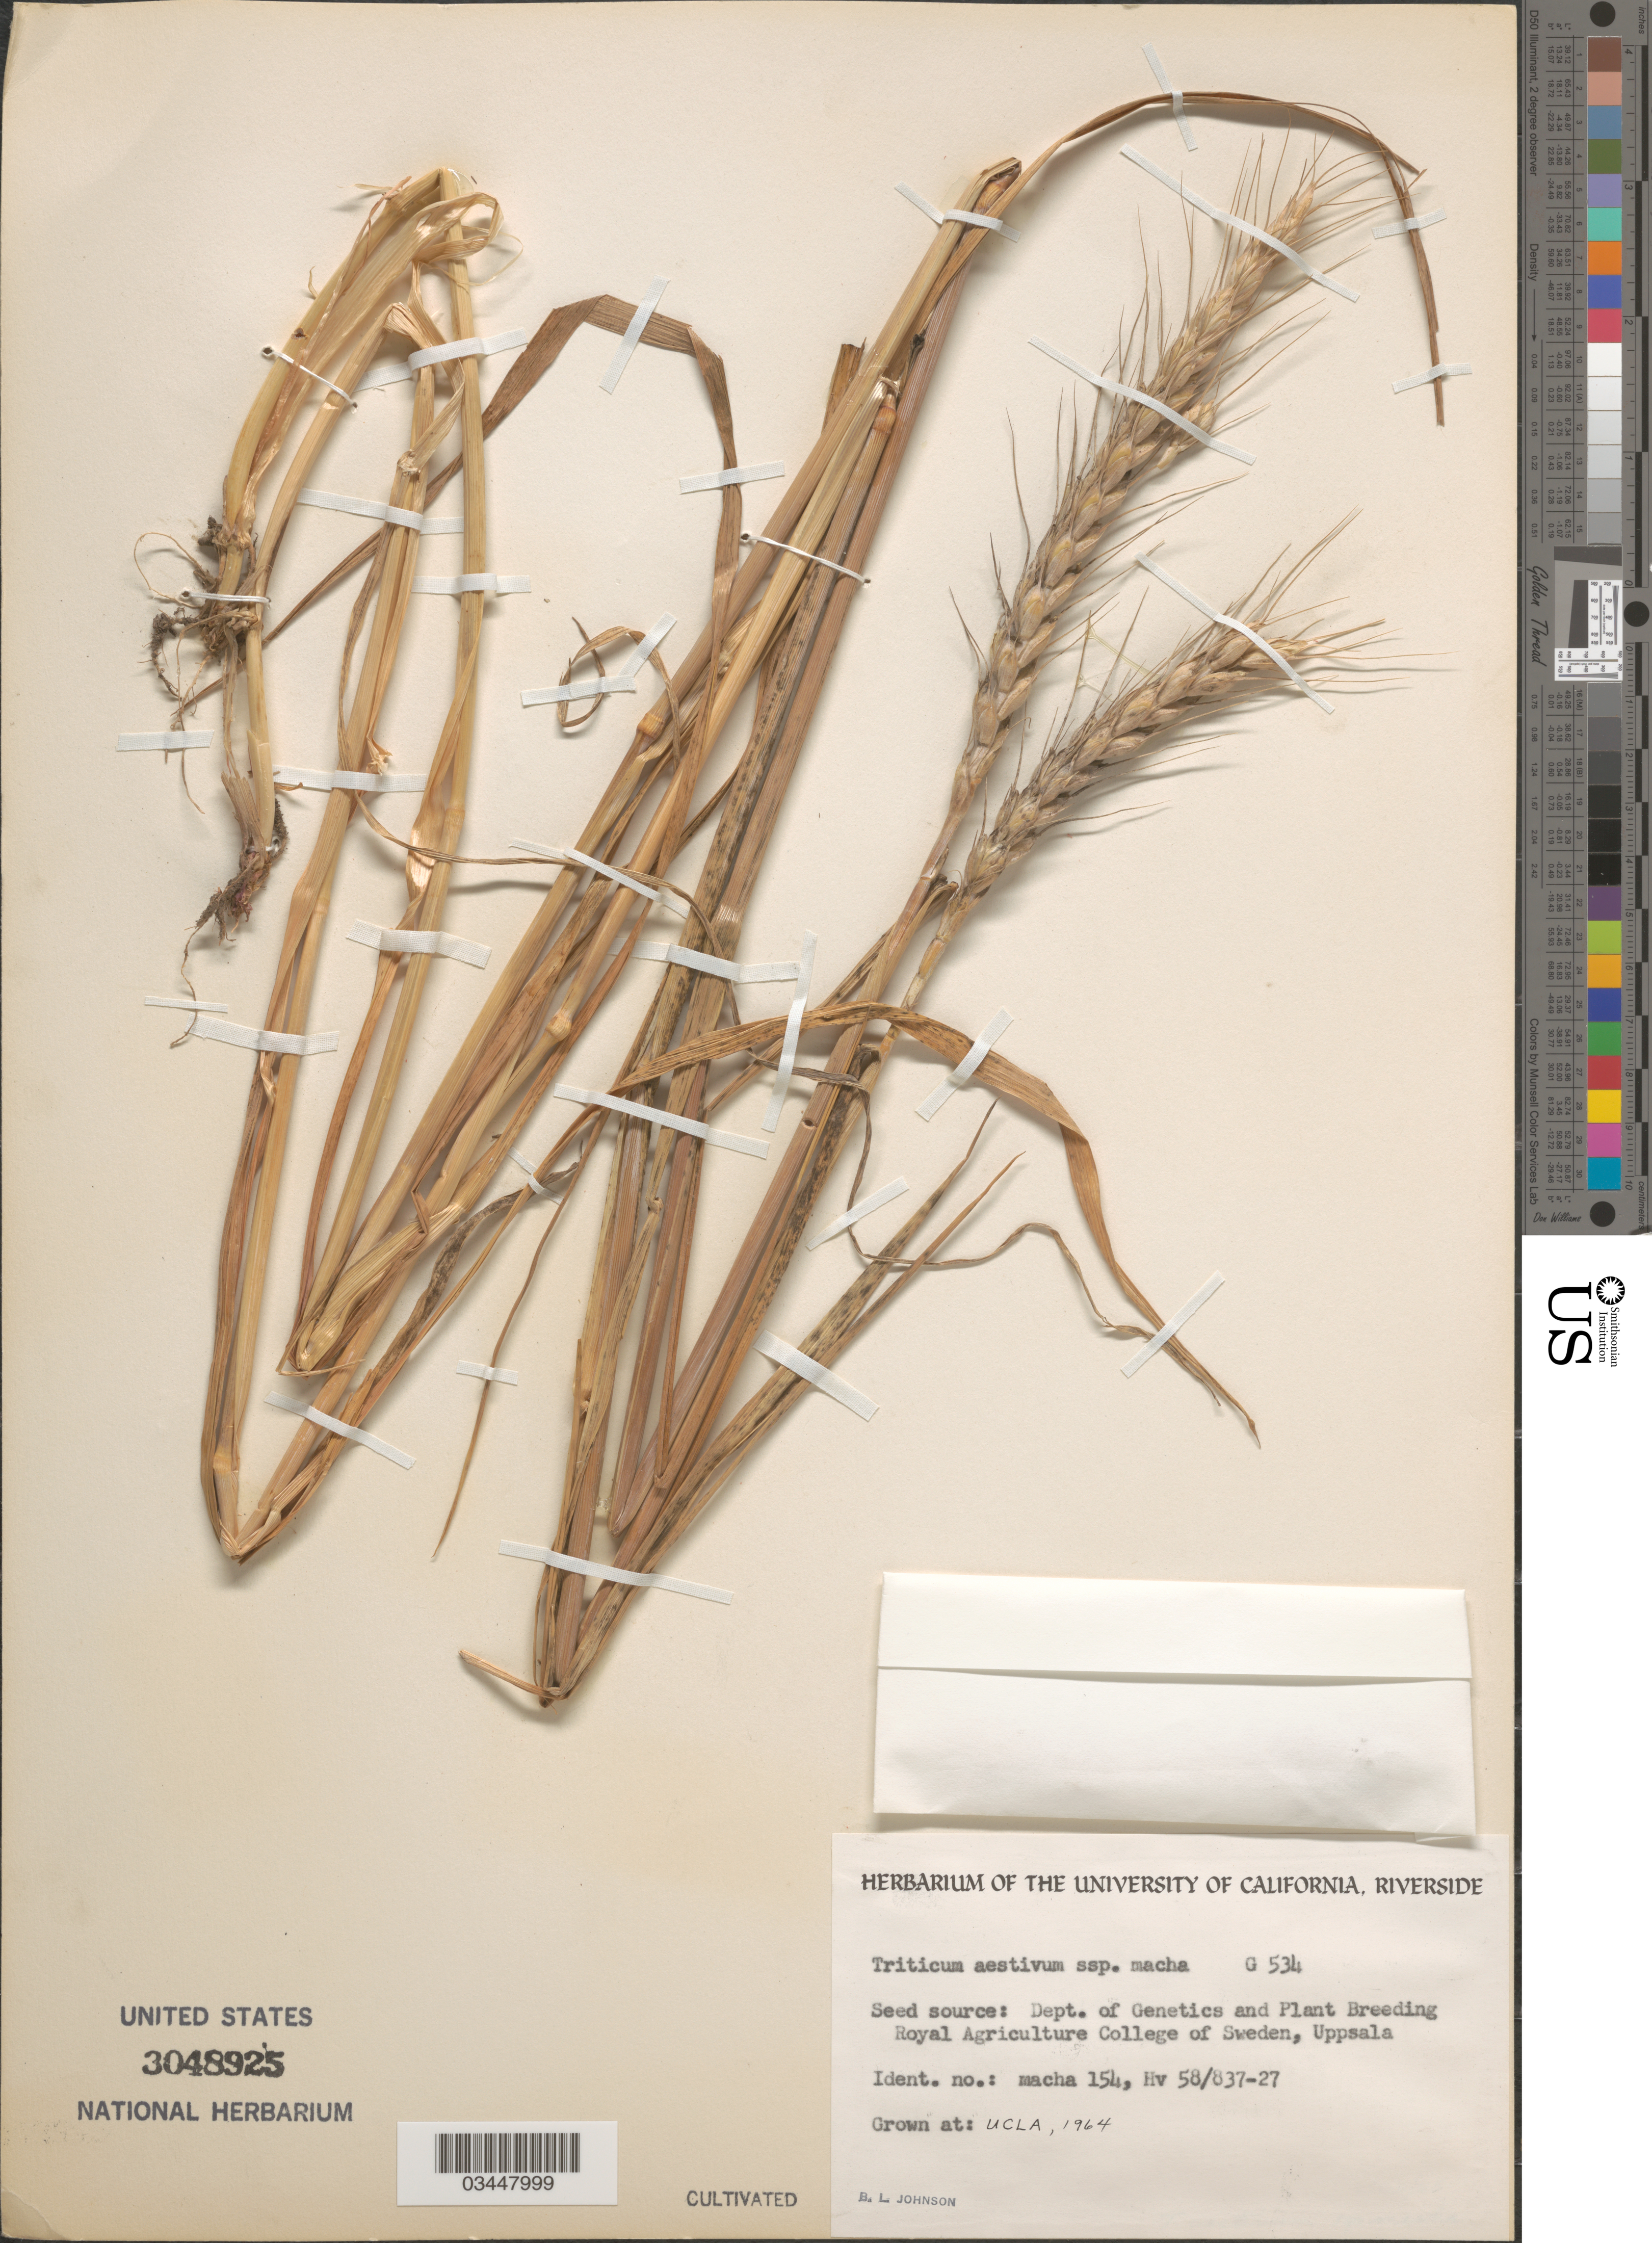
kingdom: Plantae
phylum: Tracheophyta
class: Liliopsida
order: Poales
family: Poaceae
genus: Triticum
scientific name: Triticum aestivum subsp. macha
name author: Mackey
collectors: B. Johnson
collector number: G534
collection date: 1964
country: United States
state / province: California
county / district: Los Angeles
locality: UCLA.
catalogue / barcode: US 3048925